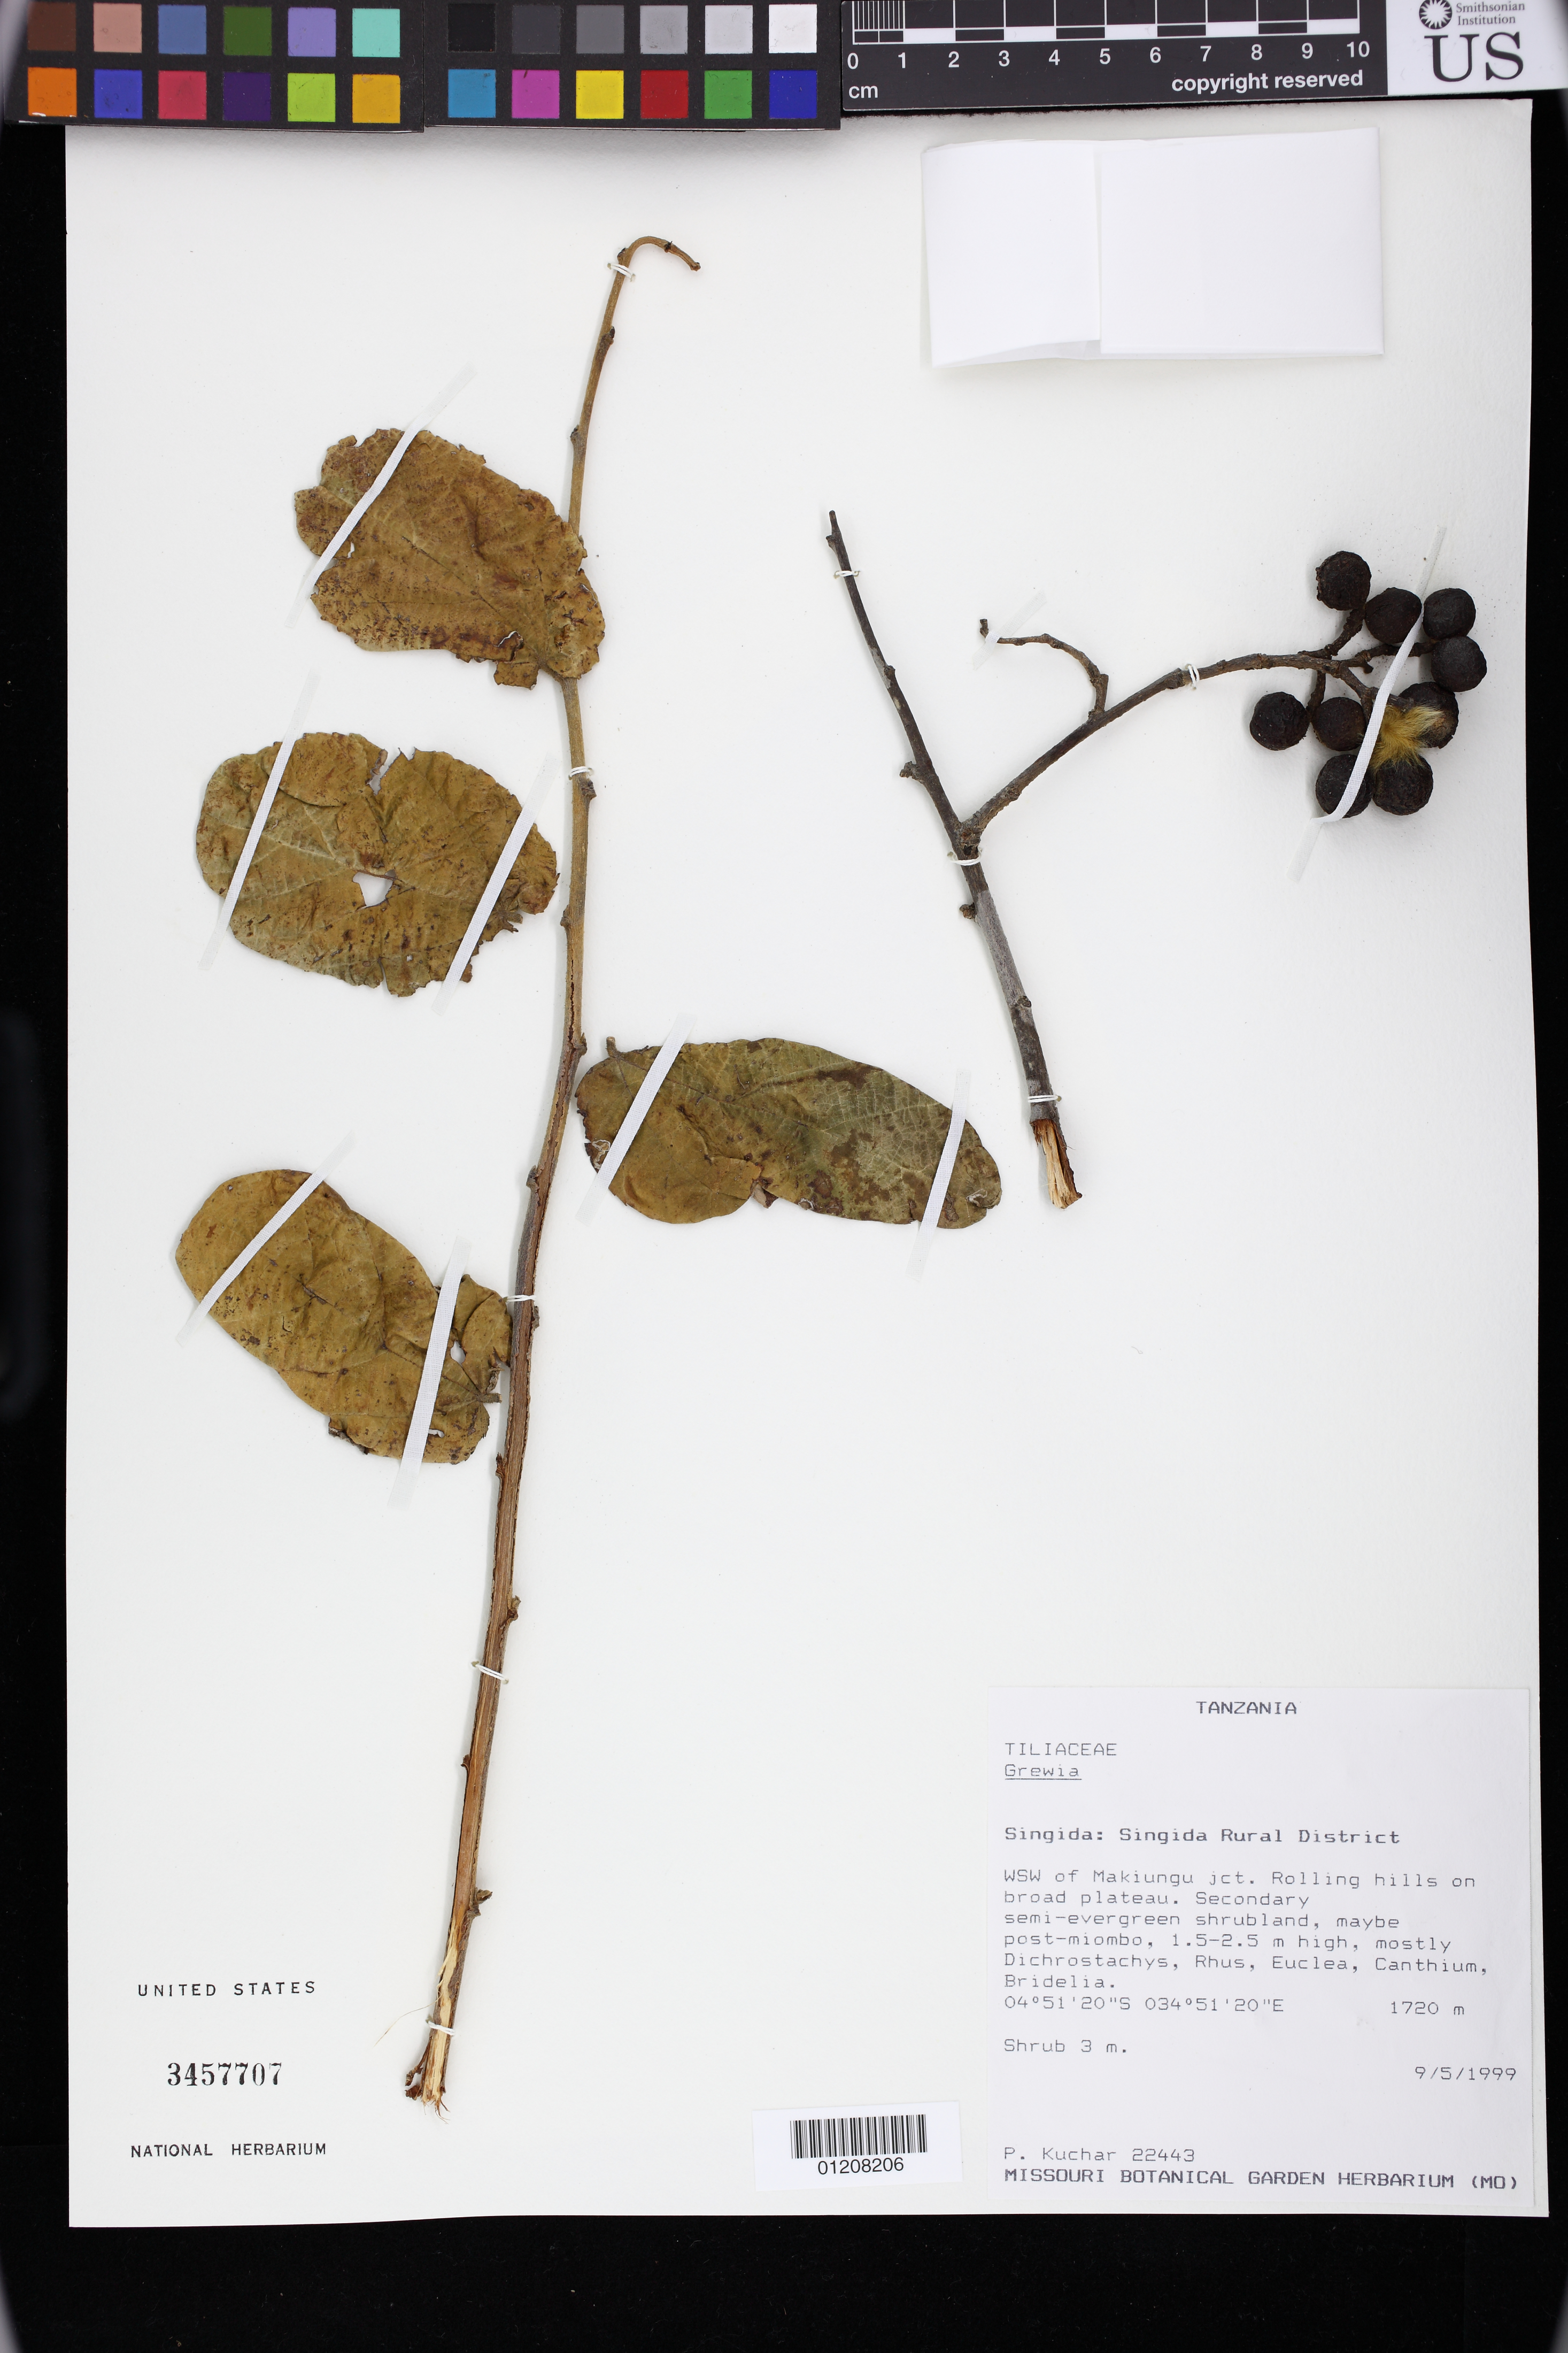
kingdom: Plantae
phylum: Tracheophyta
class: Magnoliopsida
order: Malvales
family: Malvaceae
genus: Grewia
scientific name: Grewia sp.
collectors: P. Kuchar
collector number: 22443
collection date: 1999-09-05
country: Tanzania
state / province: Singida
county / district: Singida Rural District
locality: WSW of Makiungu jct.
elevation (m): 1720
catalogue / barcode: US 3457707